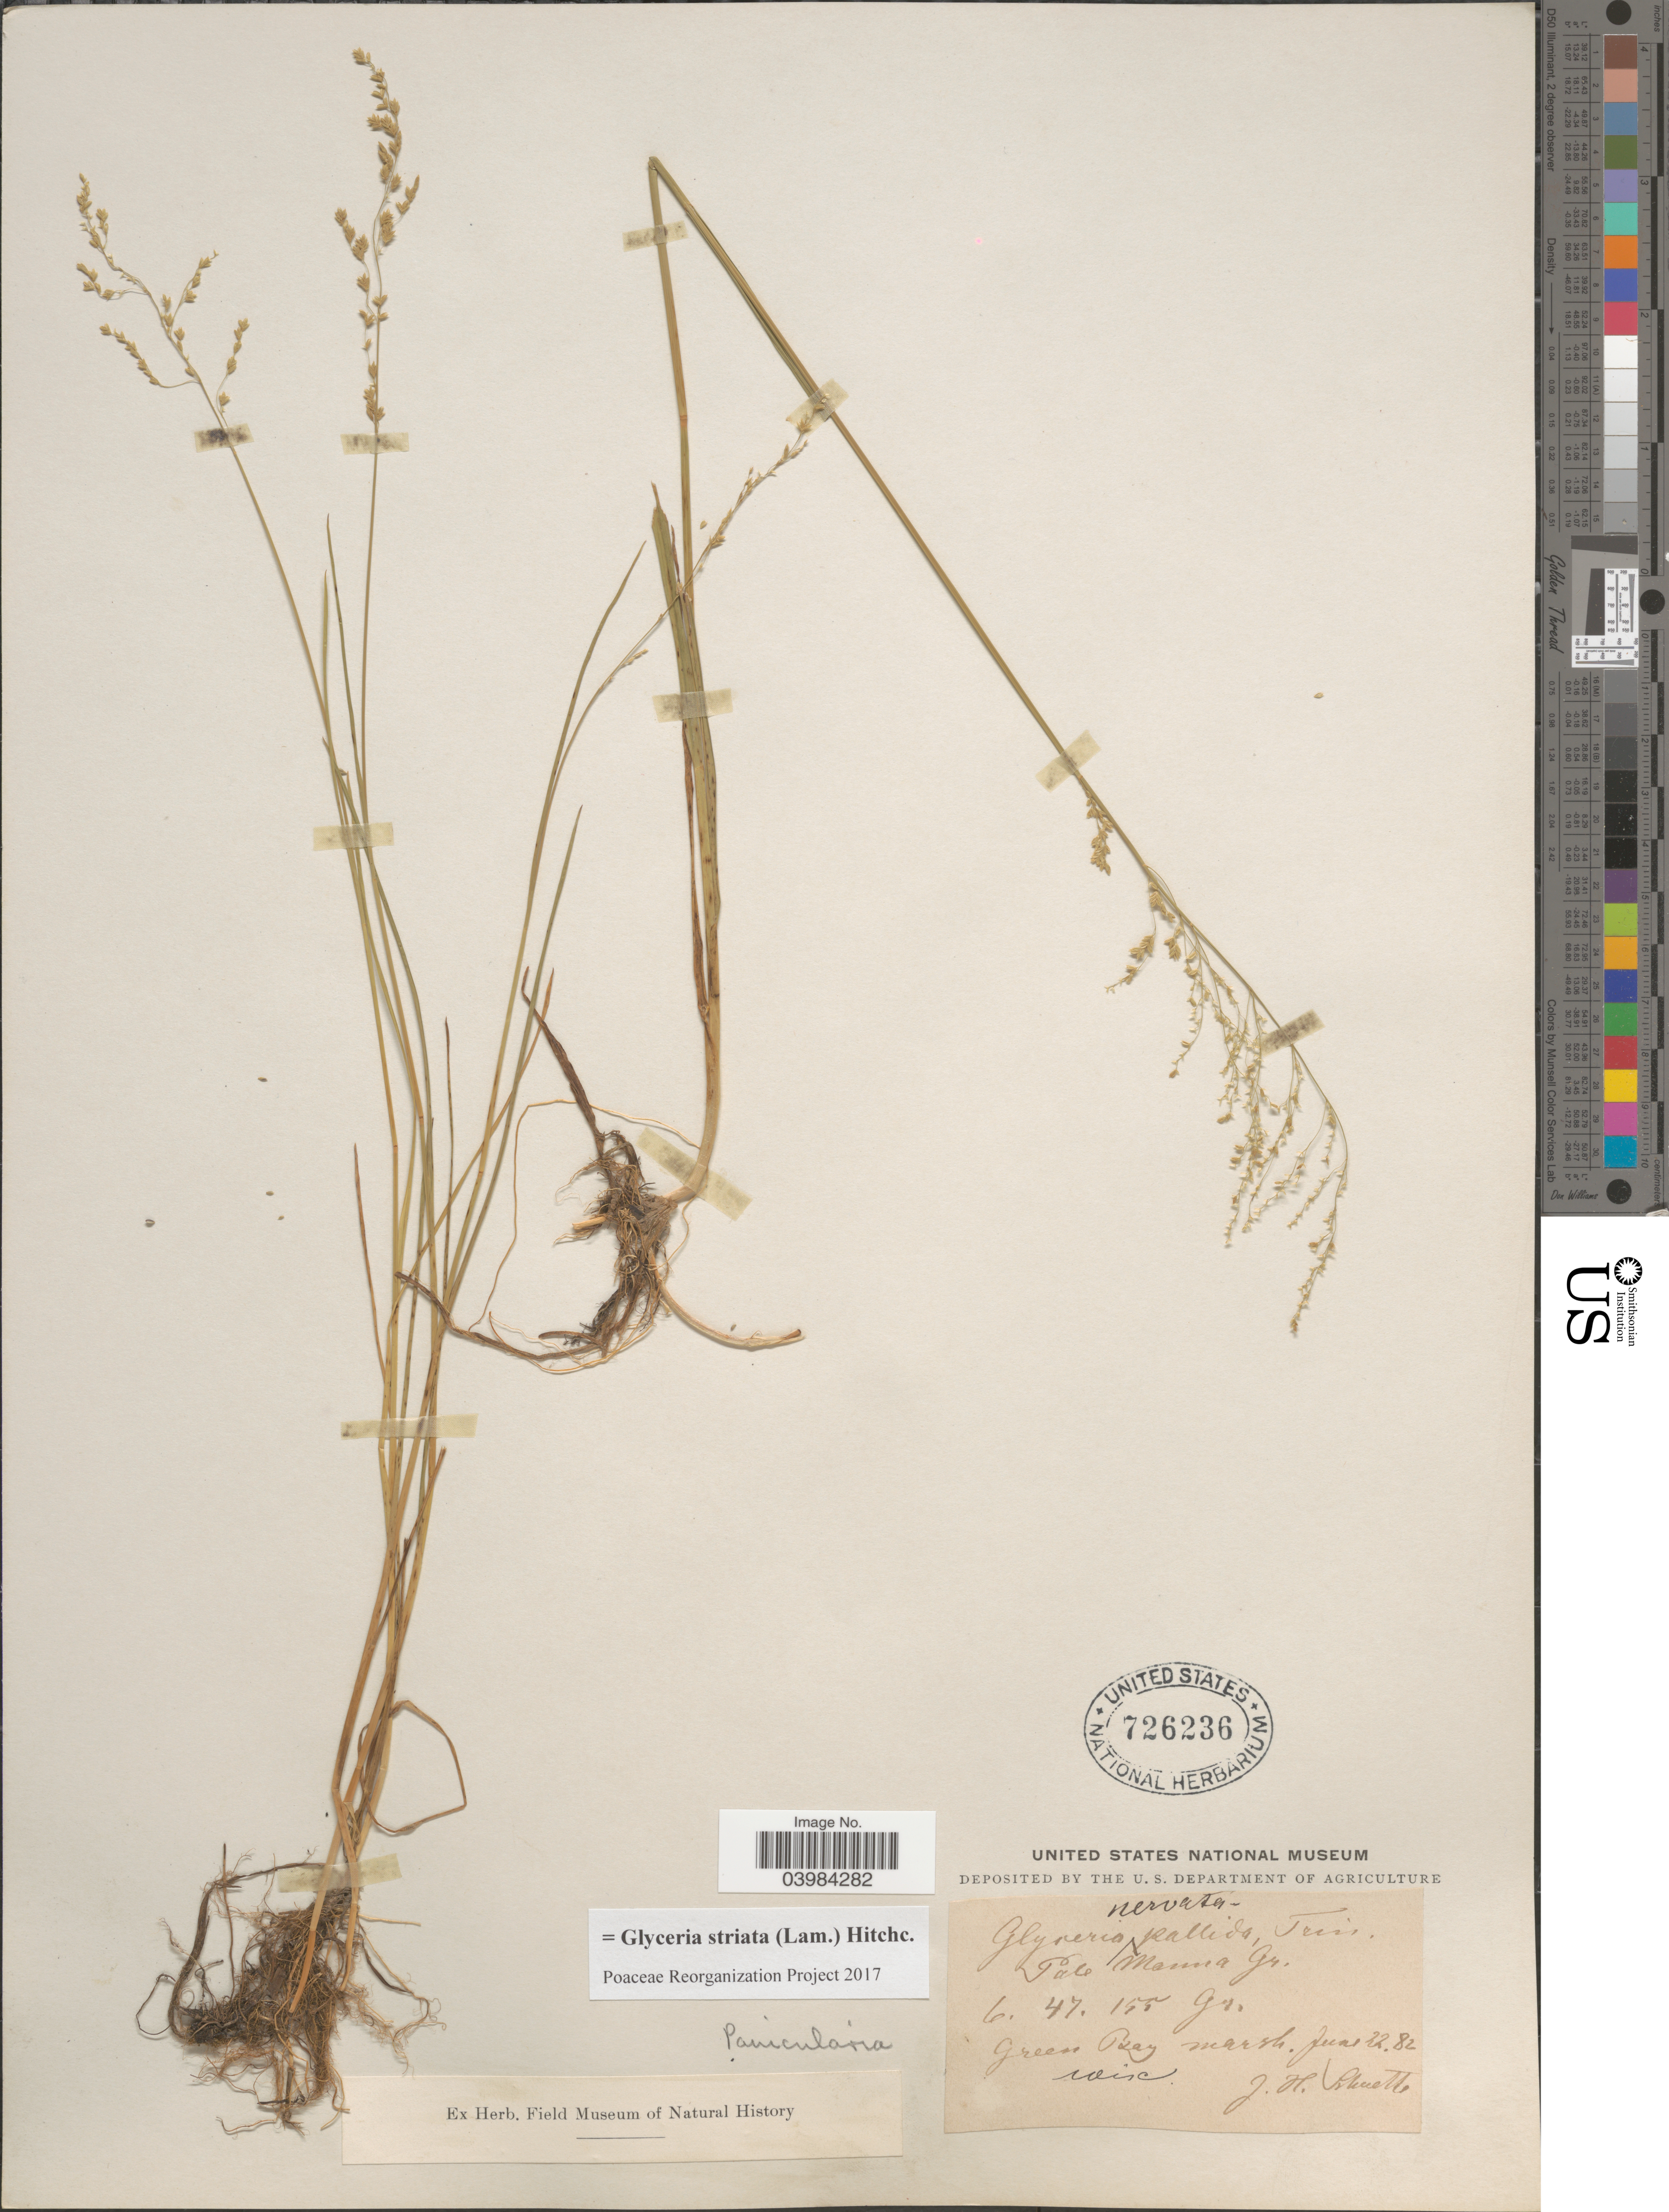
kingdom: Plantae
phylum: Tracheophyta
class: Liliopsida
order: Poales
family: Poaceae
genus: Glyceria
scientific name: Glyceria striata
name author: (Lam.) Hitchc.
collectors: J. H. Schuette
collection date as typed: Transcribed d/m/y: 22/6/82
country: United States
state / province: Wisconsin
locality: Green Bay.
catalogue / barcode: US 726236